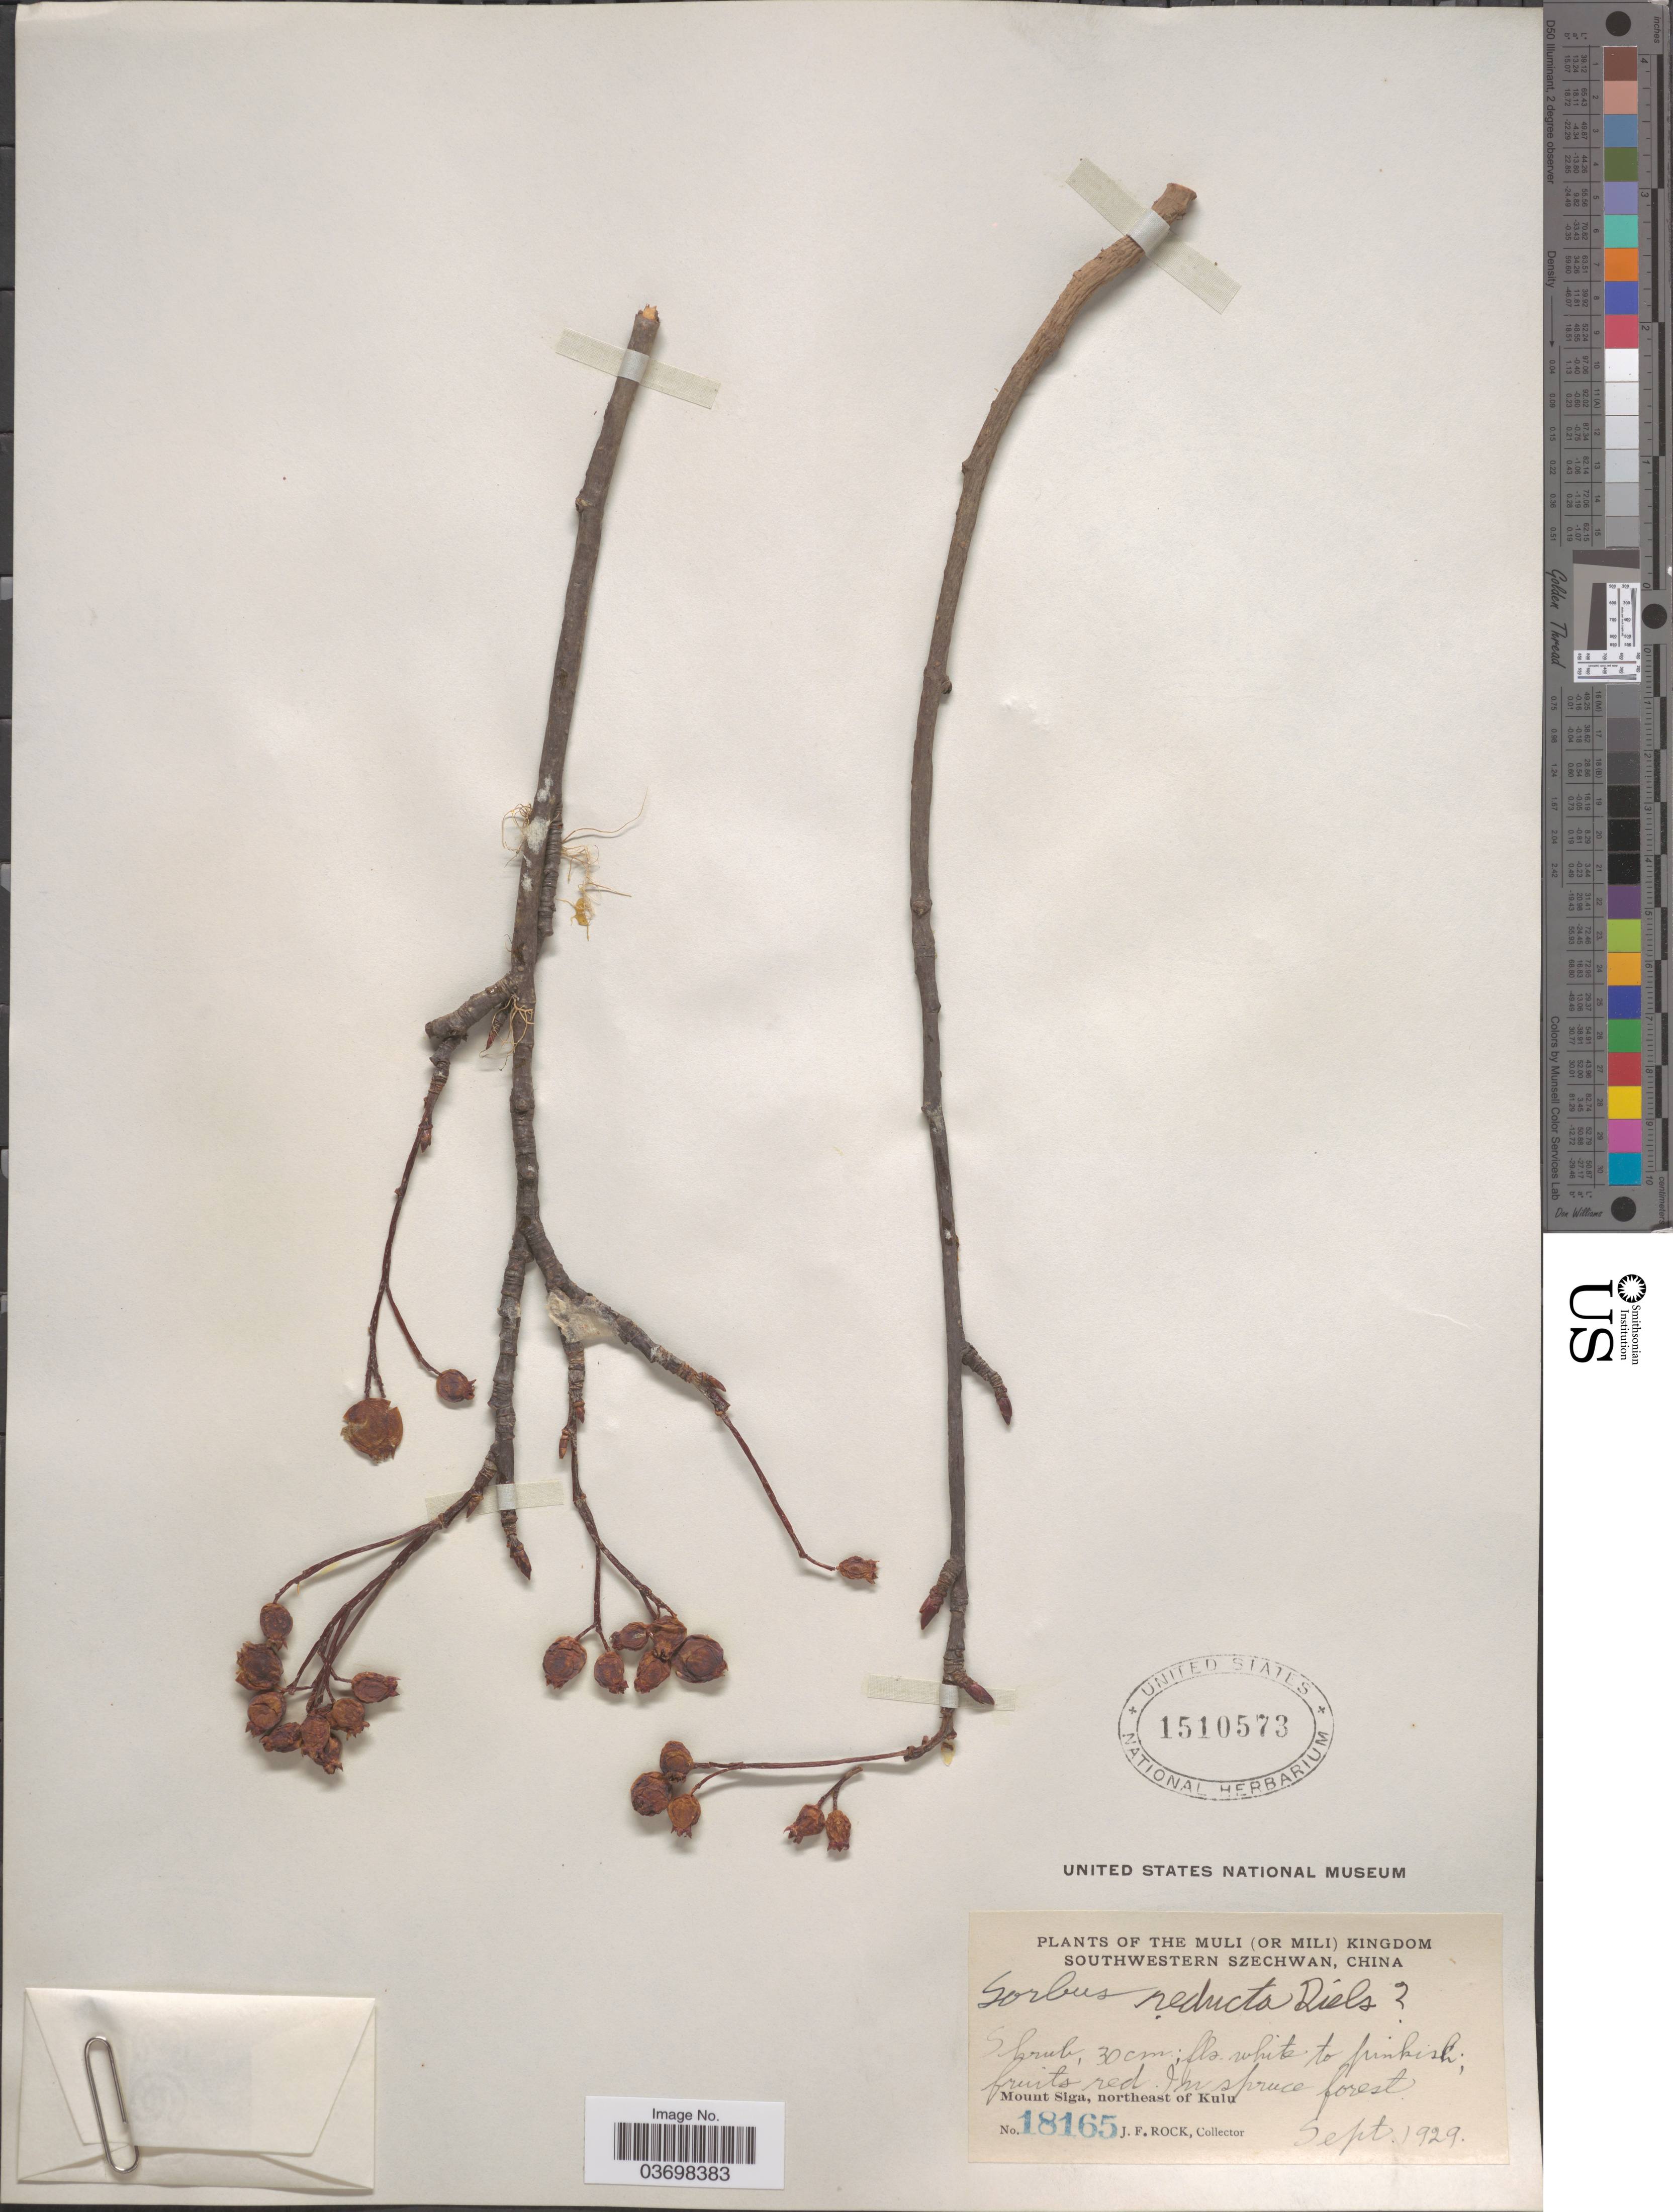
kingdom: Plantae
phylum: Tracheophyta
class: Magnoliopsida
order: Rosales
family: Rosaceae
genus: Sorbus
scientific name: Sorbus reducta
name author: Diels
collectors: J. Rock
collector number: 18165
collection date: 1929-09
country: China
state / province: Sichuan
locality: The Muli (or Mili) Kingdom. Southwestern Szechwan. Mount Siga, northeast of Kulu.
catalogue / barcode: US 1510573